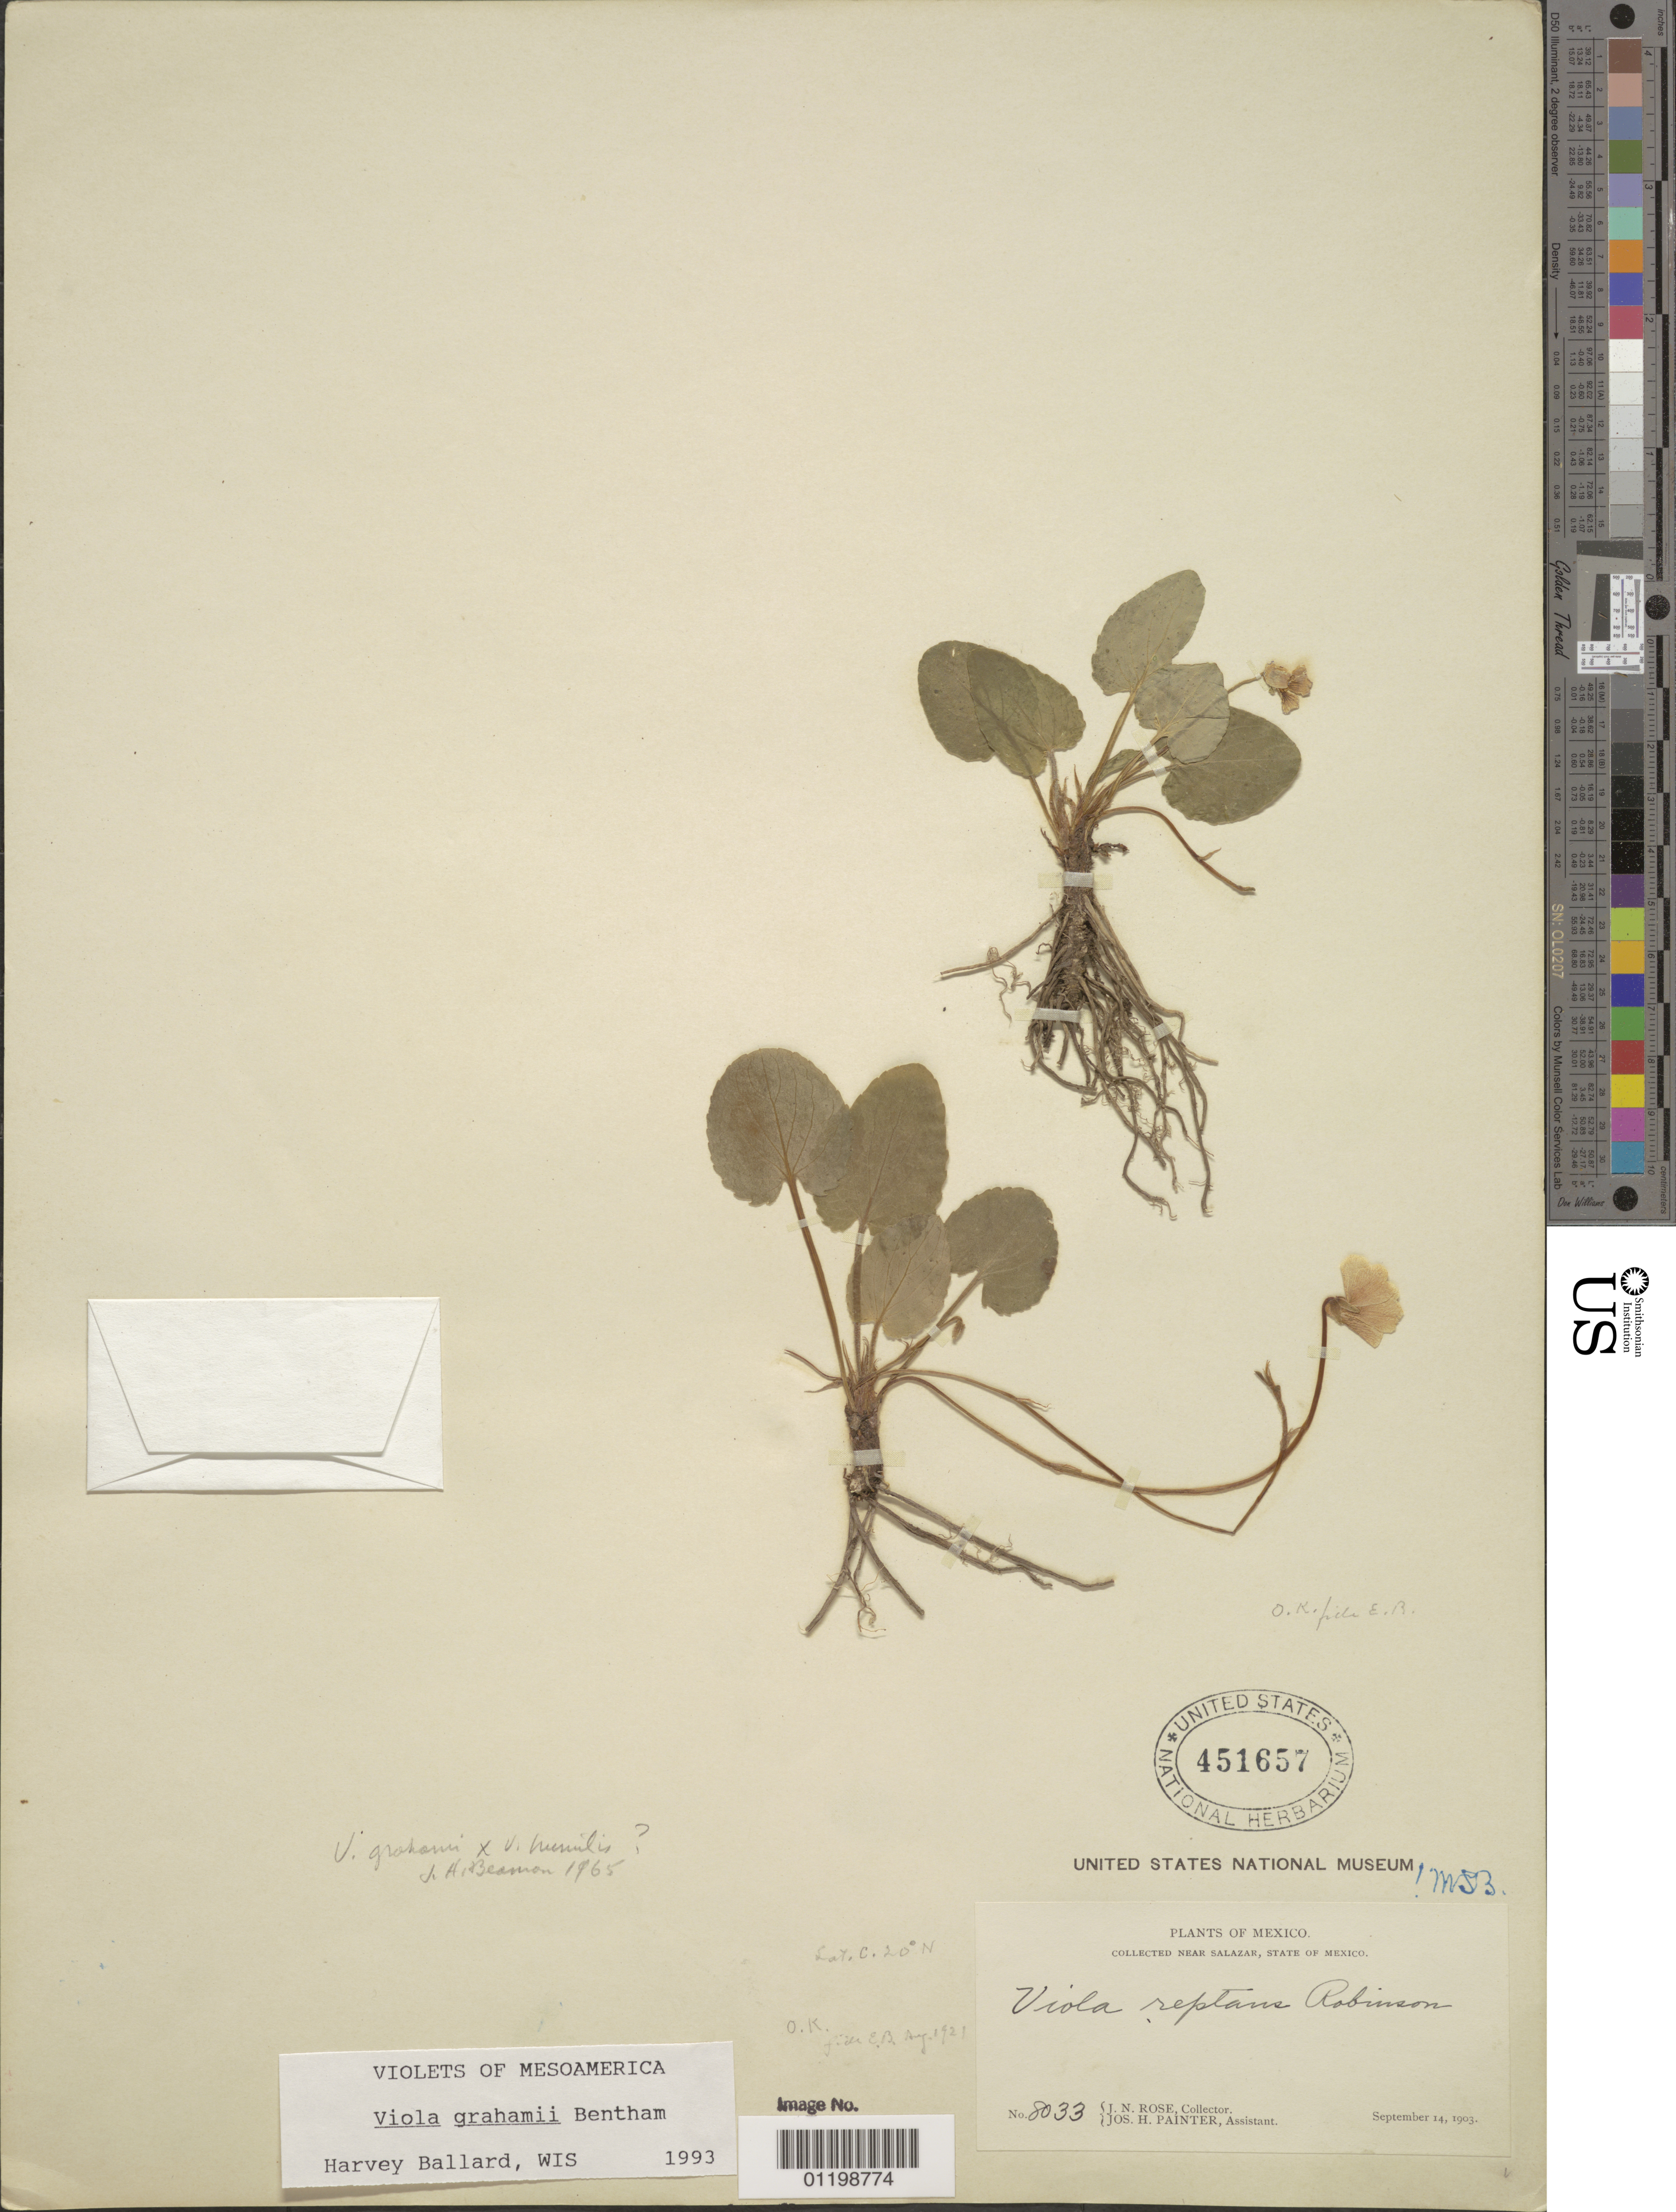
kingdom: Plantae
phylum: Tracheophyta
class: Magnoliopsida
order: Malpighiales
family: Violaceae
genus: Viola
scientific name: Viola grahamii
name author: Benth.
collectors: J. N. Rose & J. H. Painter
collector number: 8033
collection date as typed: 14 Sep 1903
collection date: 1903-09-14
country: Mexico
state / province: México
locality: Near Salazar, State of Mexico.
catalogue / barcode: US 451657